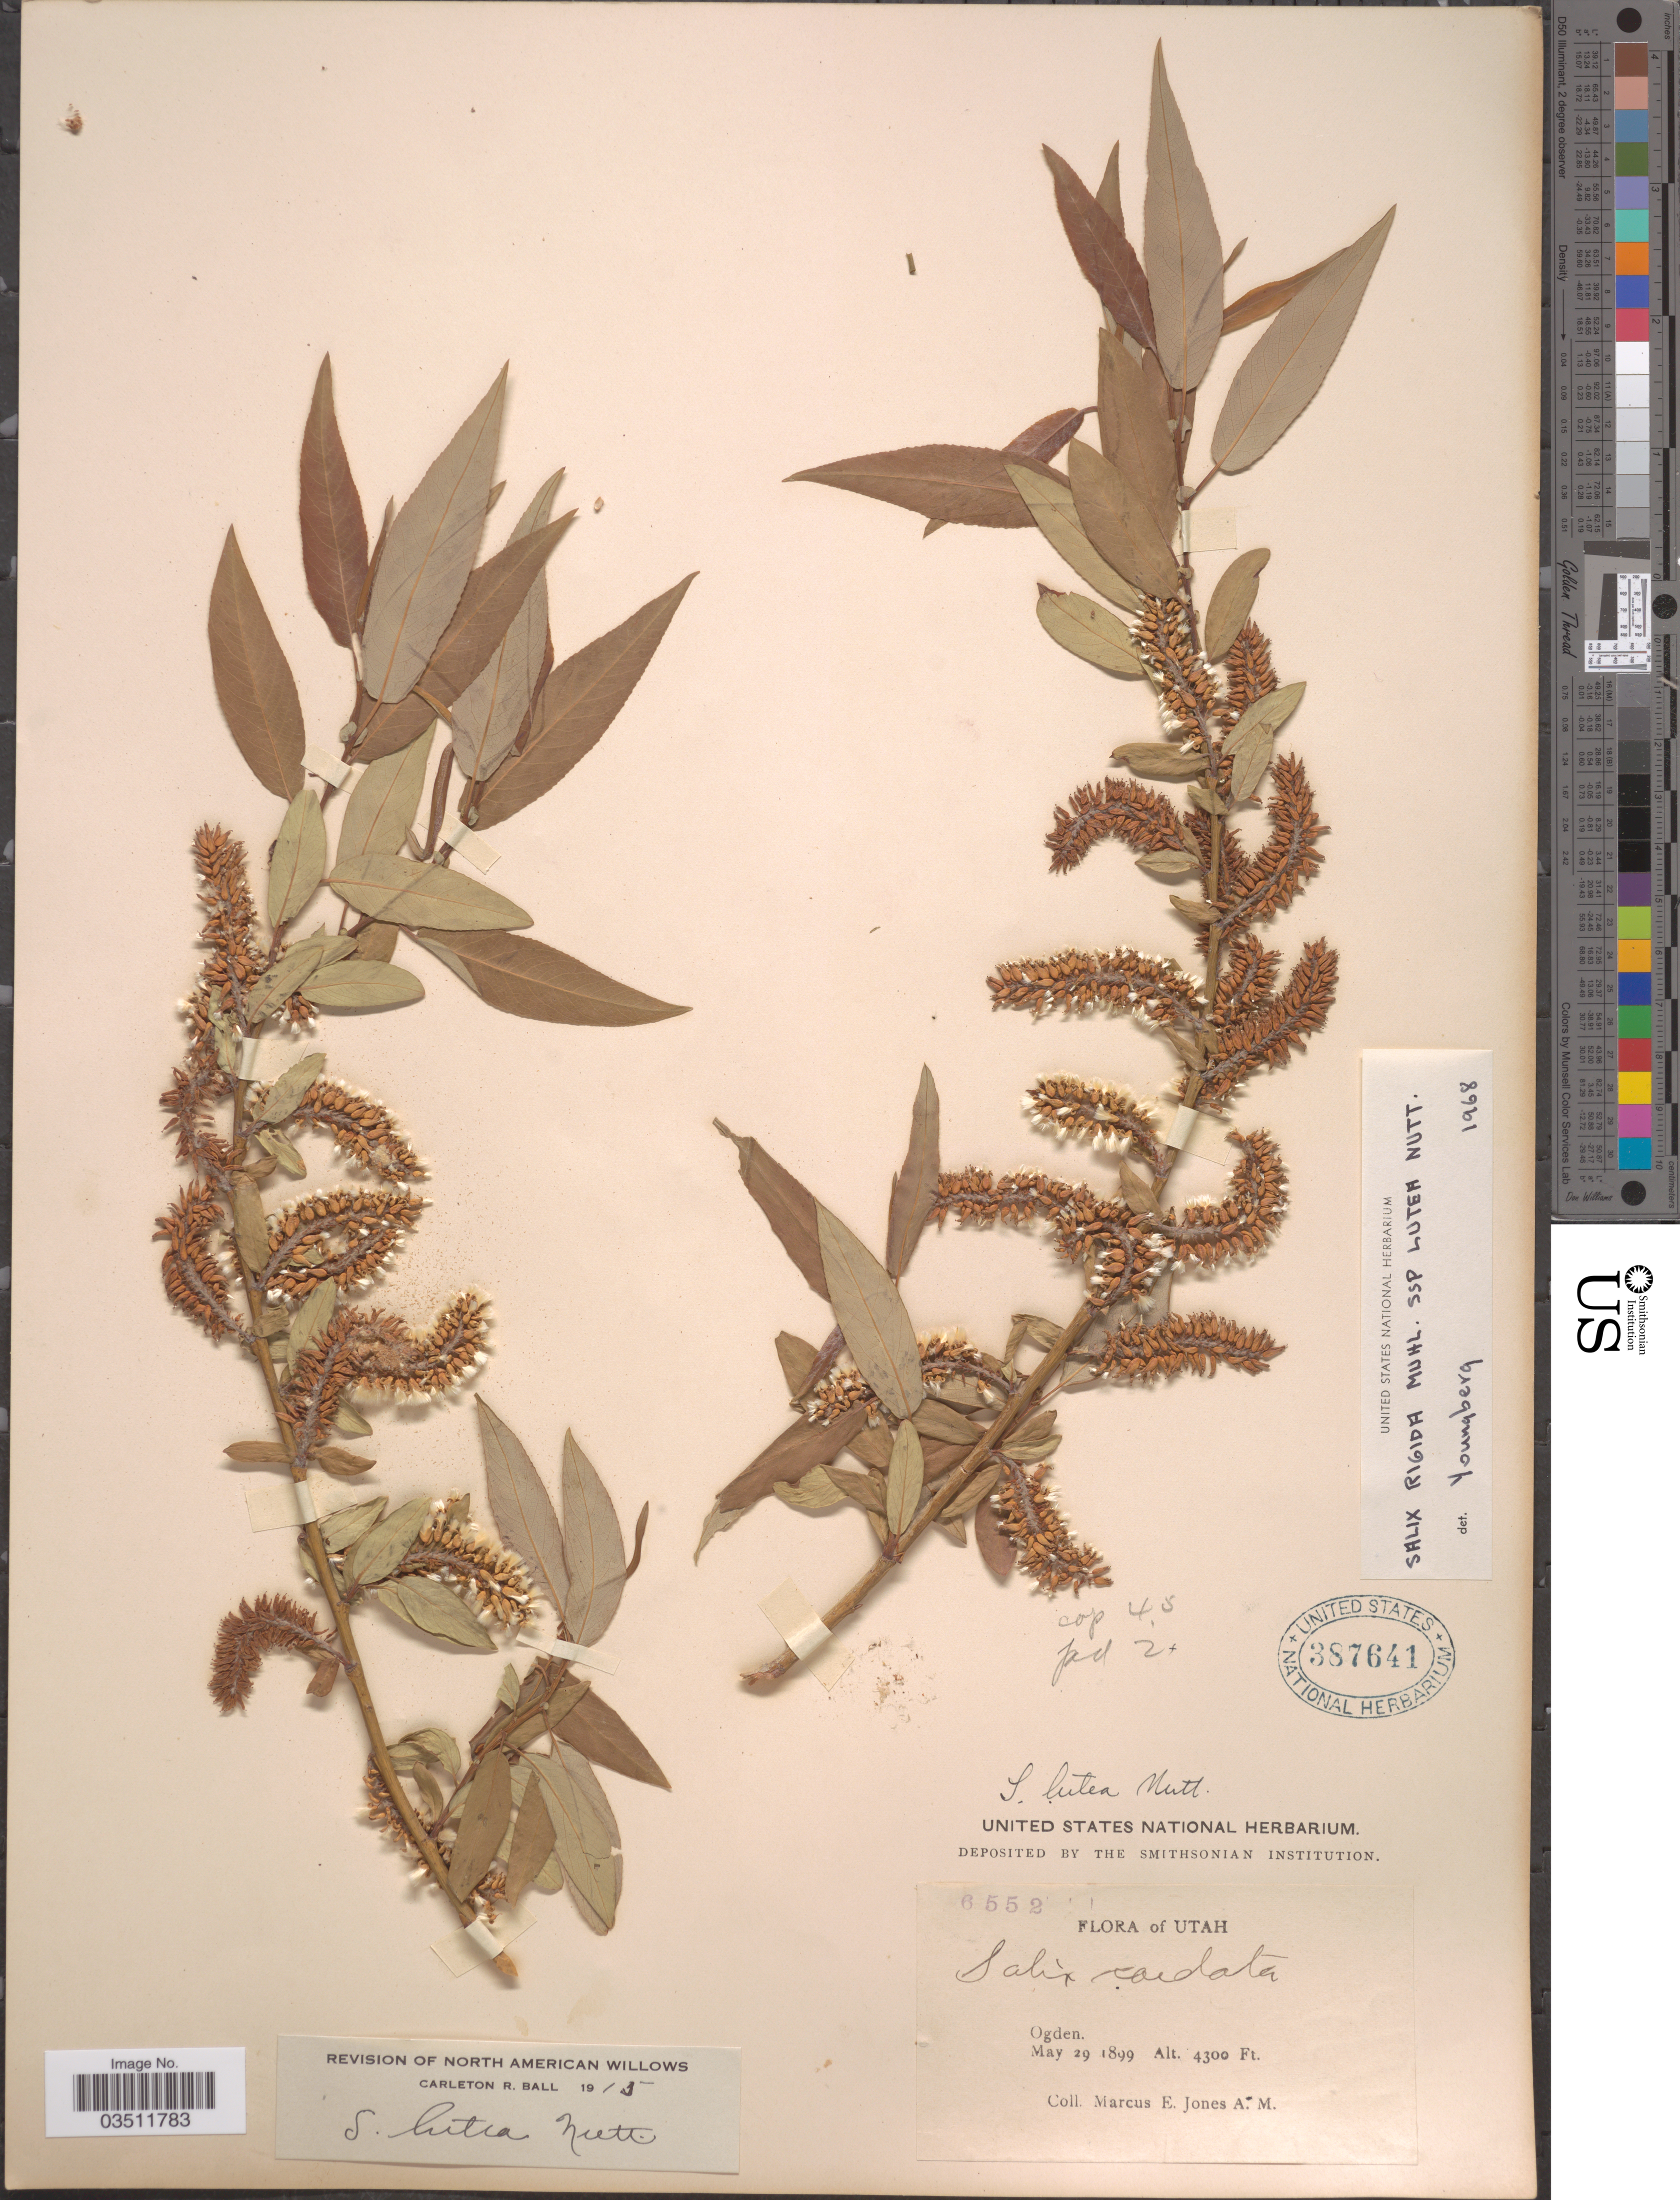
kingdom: Plantae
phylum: Tracheophyta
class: Magnoliopsida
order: Malpighiales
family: Salicaceae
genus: Salix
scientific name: Salix lutea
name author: Nutt.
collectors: M. E. Jones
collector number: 6552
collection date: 1899-05-29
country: United States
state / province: Utah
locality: Ogden.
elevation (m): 1311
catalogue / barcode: US 387641